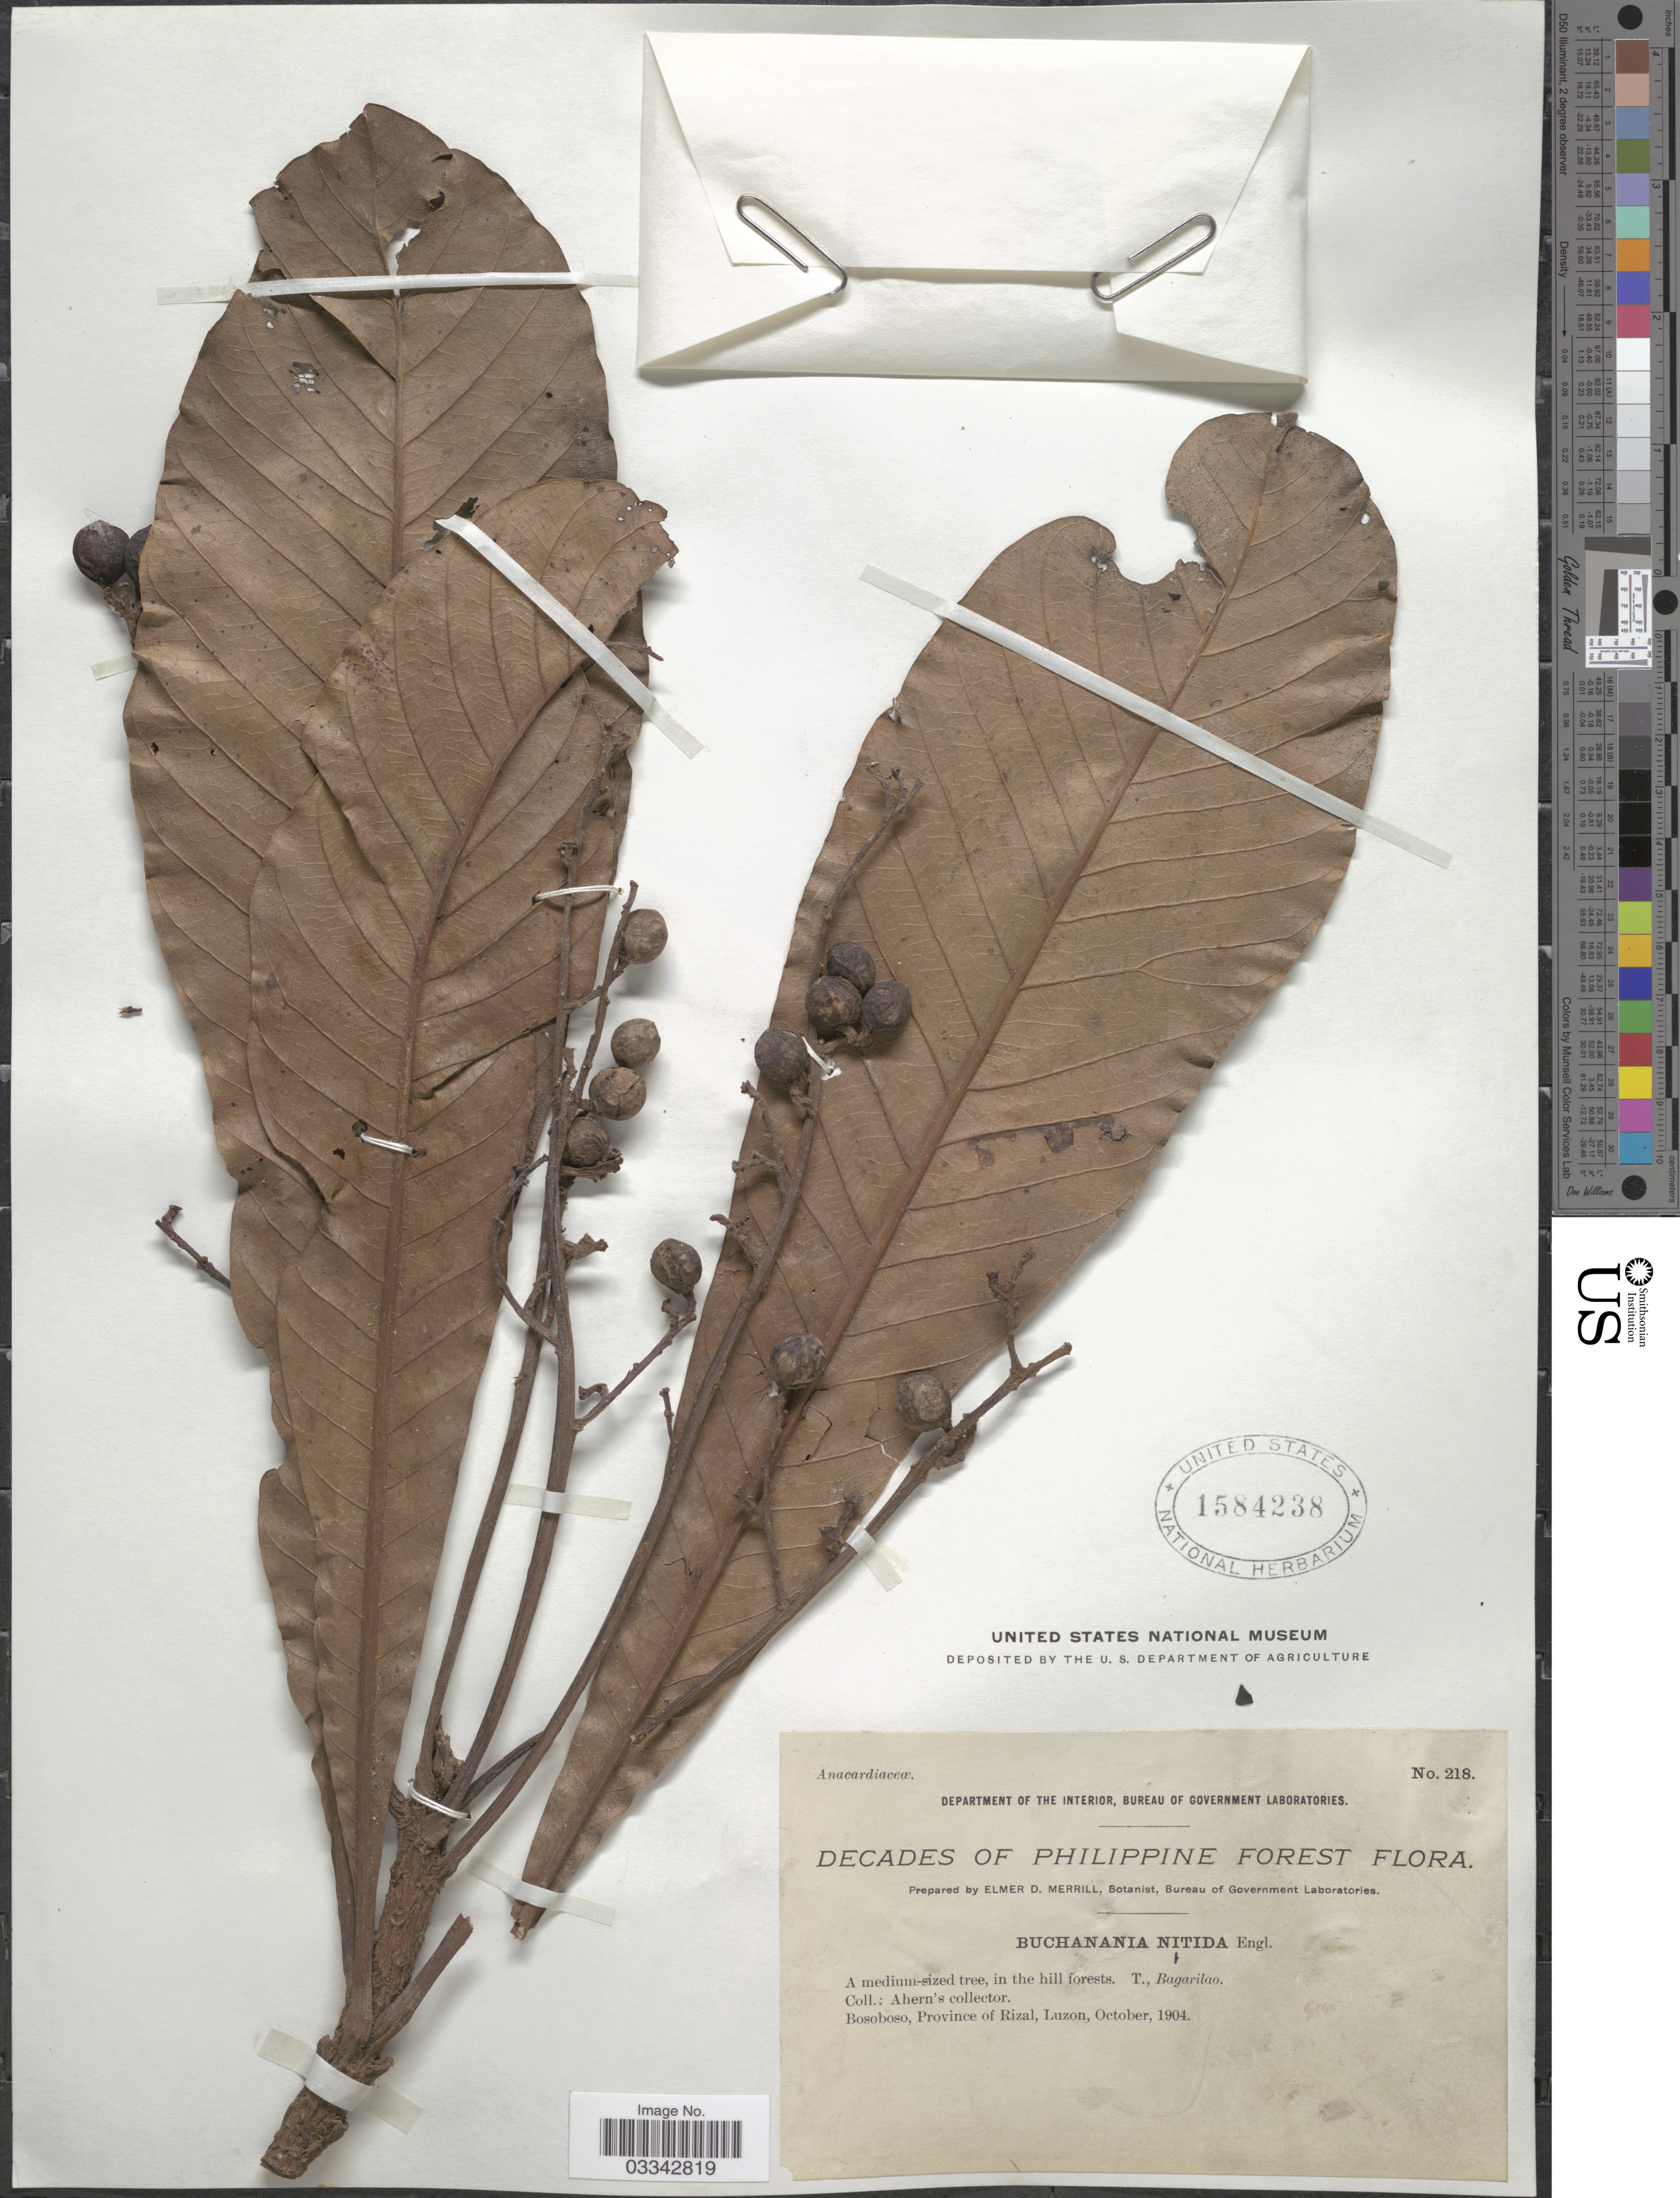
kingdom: Plantae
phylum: Tracheophyta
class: Magnoliopsida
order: Sapindales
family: Anacardiaceae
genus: Buchanania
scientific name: Buchanania nitida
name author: Engl.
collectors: Ahern's collector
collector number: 218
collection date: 1904-10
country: Philippines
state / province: Calabarzon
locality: Bosoboso, Province of Rizal, Luzon.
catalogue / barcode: US 1584238